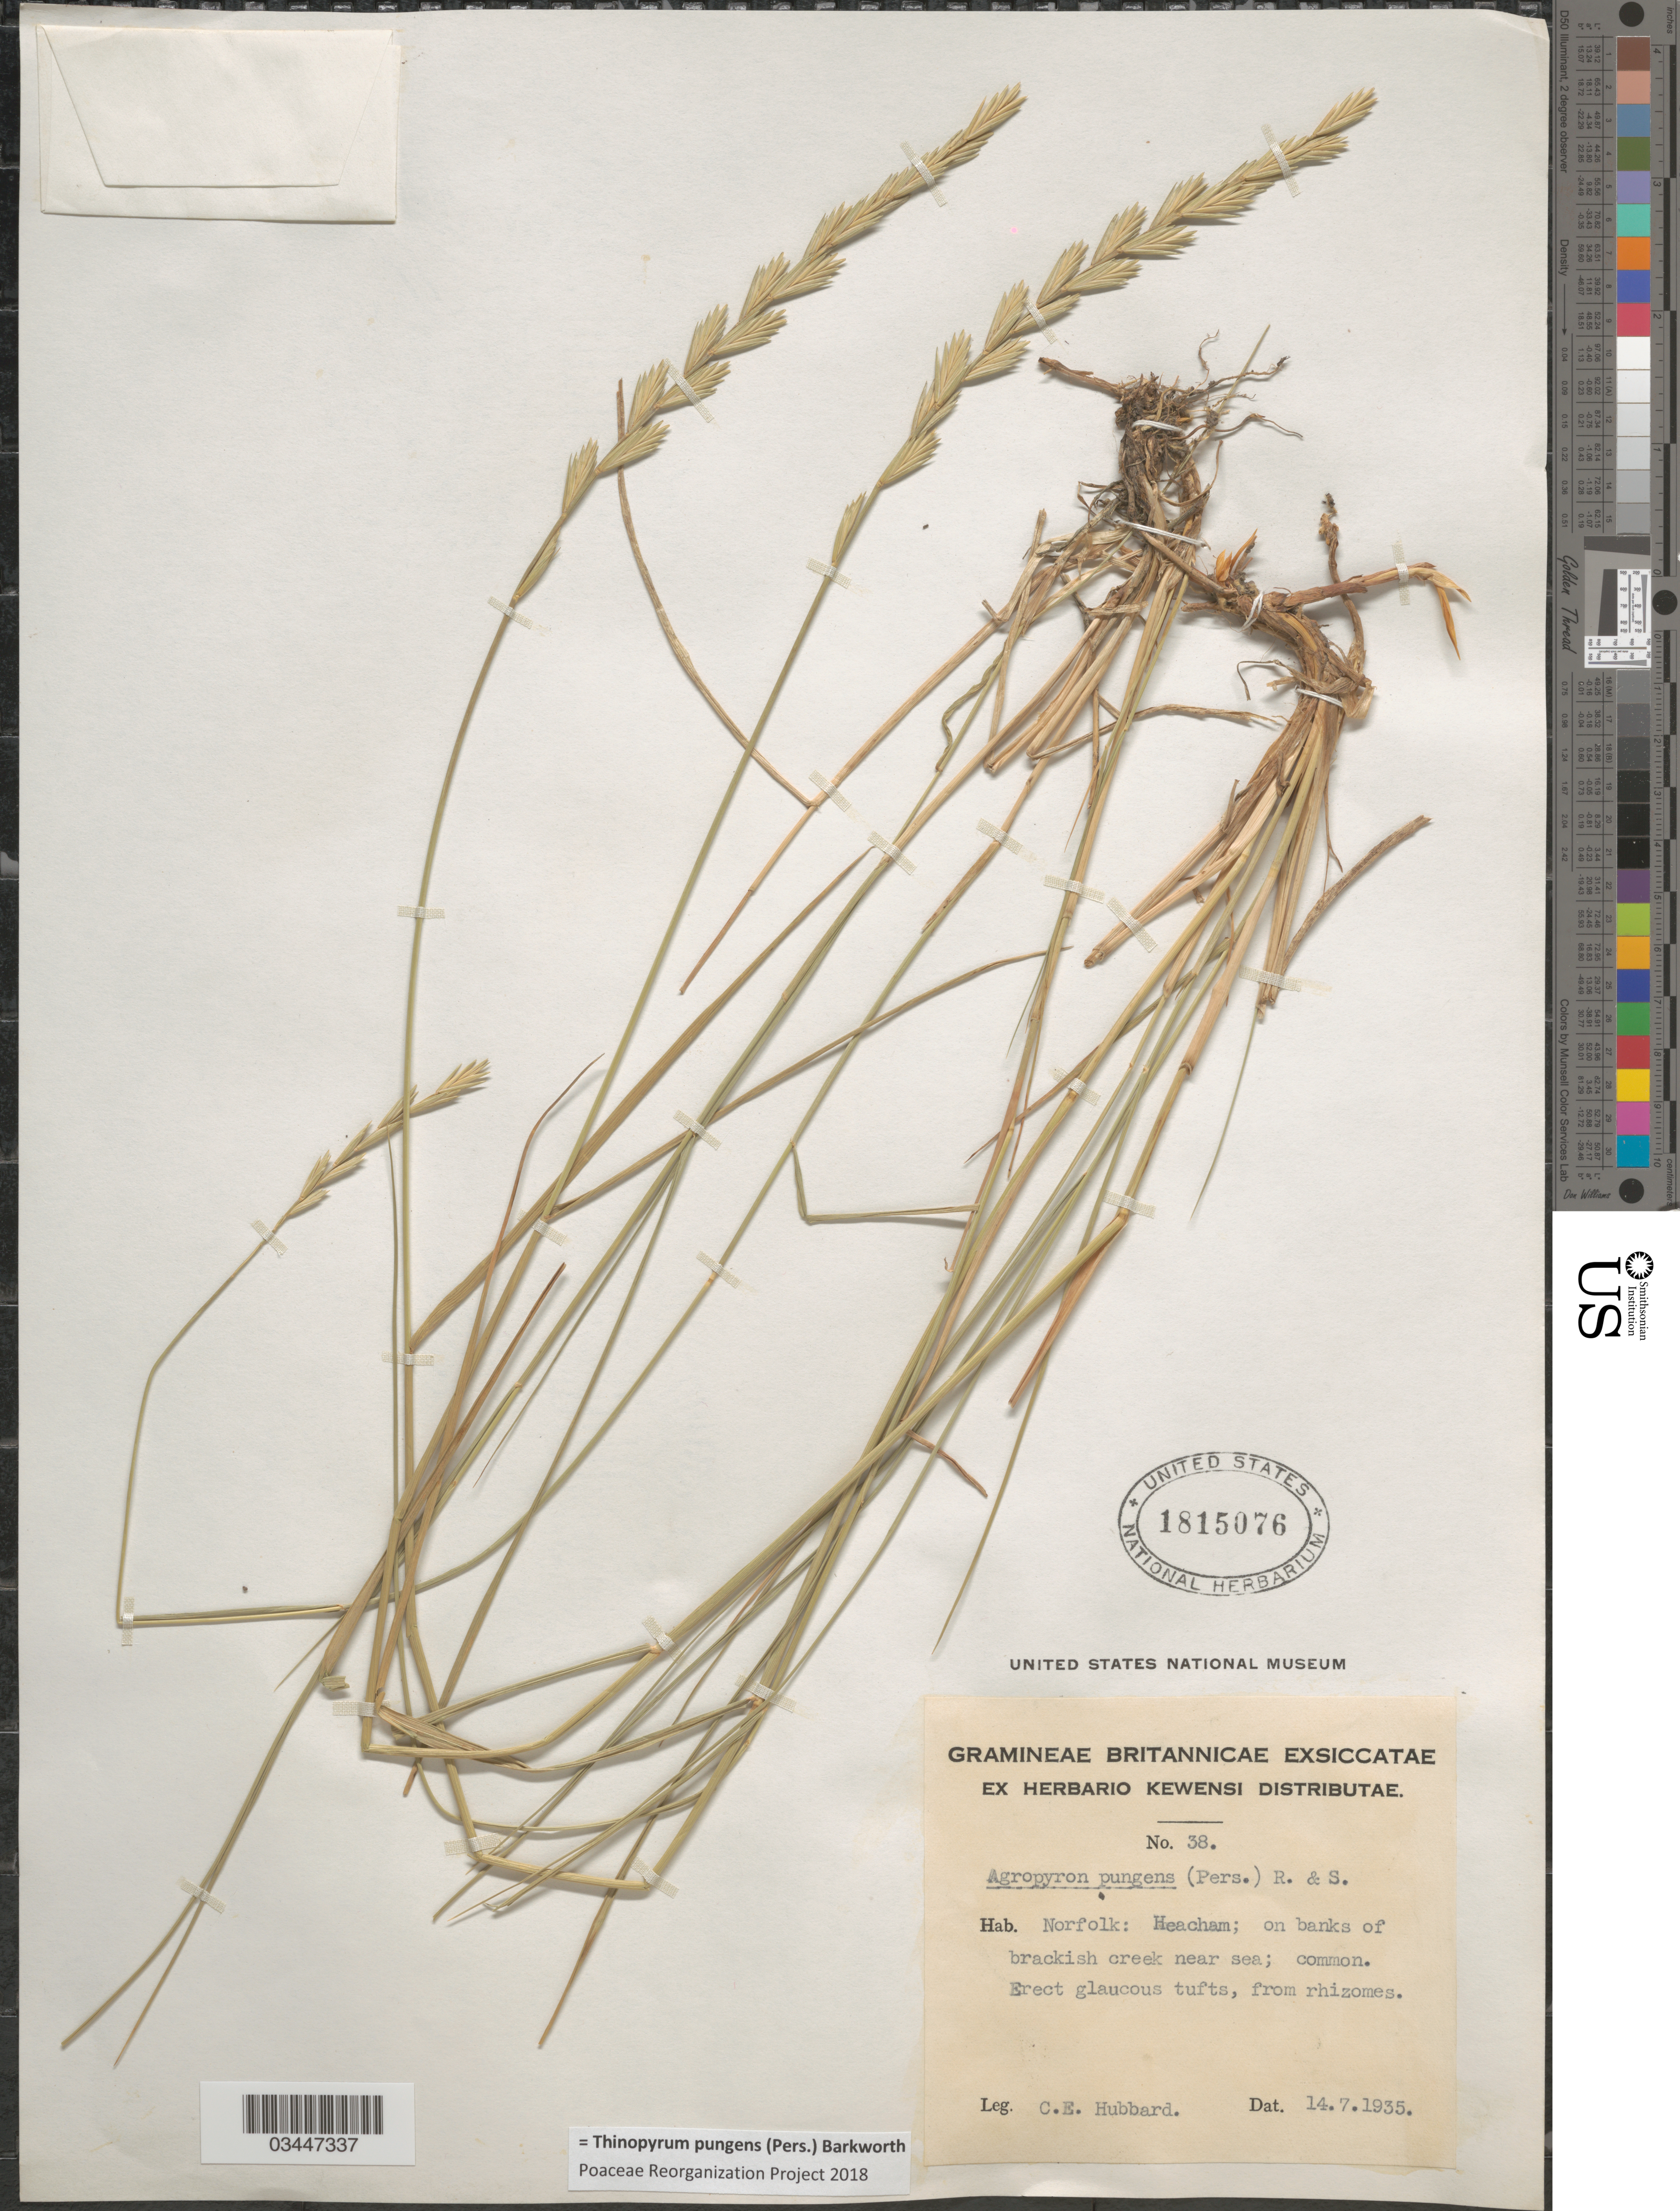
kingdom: Plantae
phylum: Tracheophyta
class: Liliopsida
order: Poales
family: Poaceae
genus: Thinopyrum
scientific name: Thinopyrum pungens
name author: (Pers.) Barkworth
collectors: C. E. Hubbard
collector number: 38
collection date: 1935-07-14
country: United Kingdom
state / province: England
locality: Britannicae. nicae. Norfolk: Heacham; on banks of brackish creek near sea; common.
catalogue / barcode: US 1815076